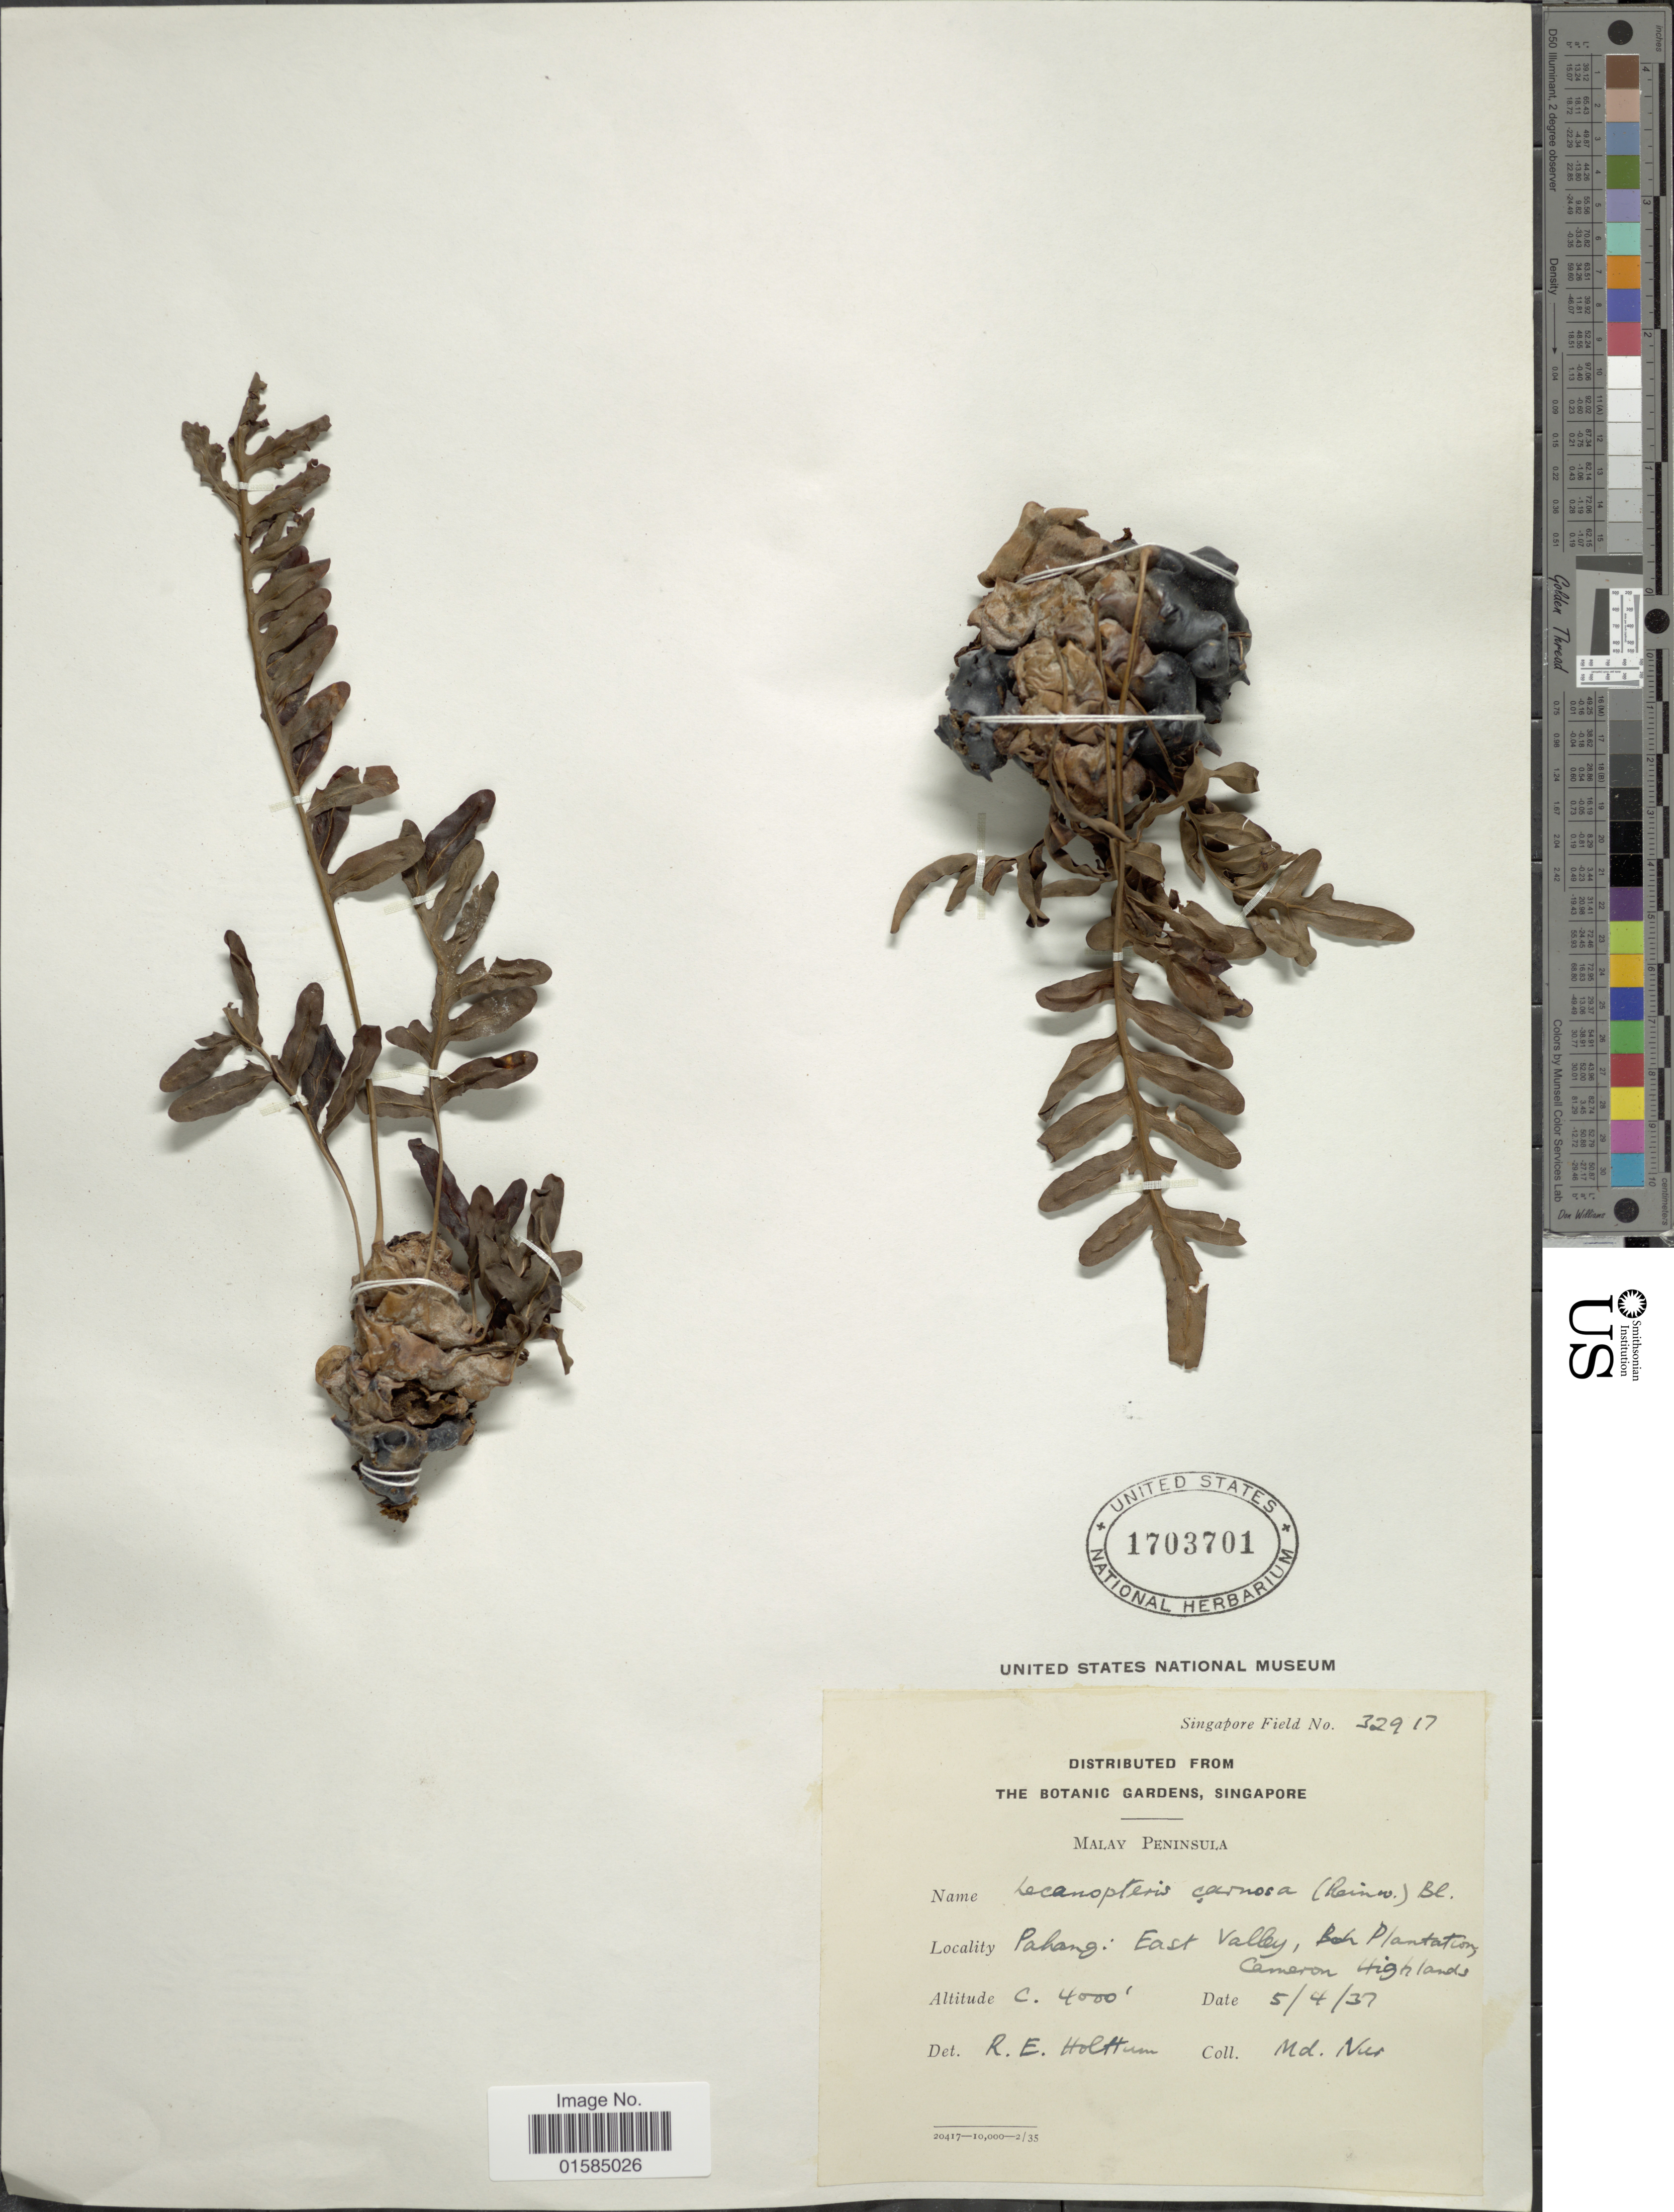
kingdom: Plantae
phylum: Tracheophyta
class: Polypodiopsida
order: Polypodiales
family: Polypodiaceae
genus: Lecanopteris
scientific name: Lecanopteris carnosa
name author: (Reinw.) Blume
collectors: M. Nee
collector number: Singapore Field 32917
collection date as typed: Transcribed d/m/y: 5/4/37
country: Malaysia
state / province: Pahang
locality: The Botanic Gardens Singapore, Pahang, East Valley, Plantation Cameron Highlands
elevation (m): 1219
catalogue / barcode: US 1703701